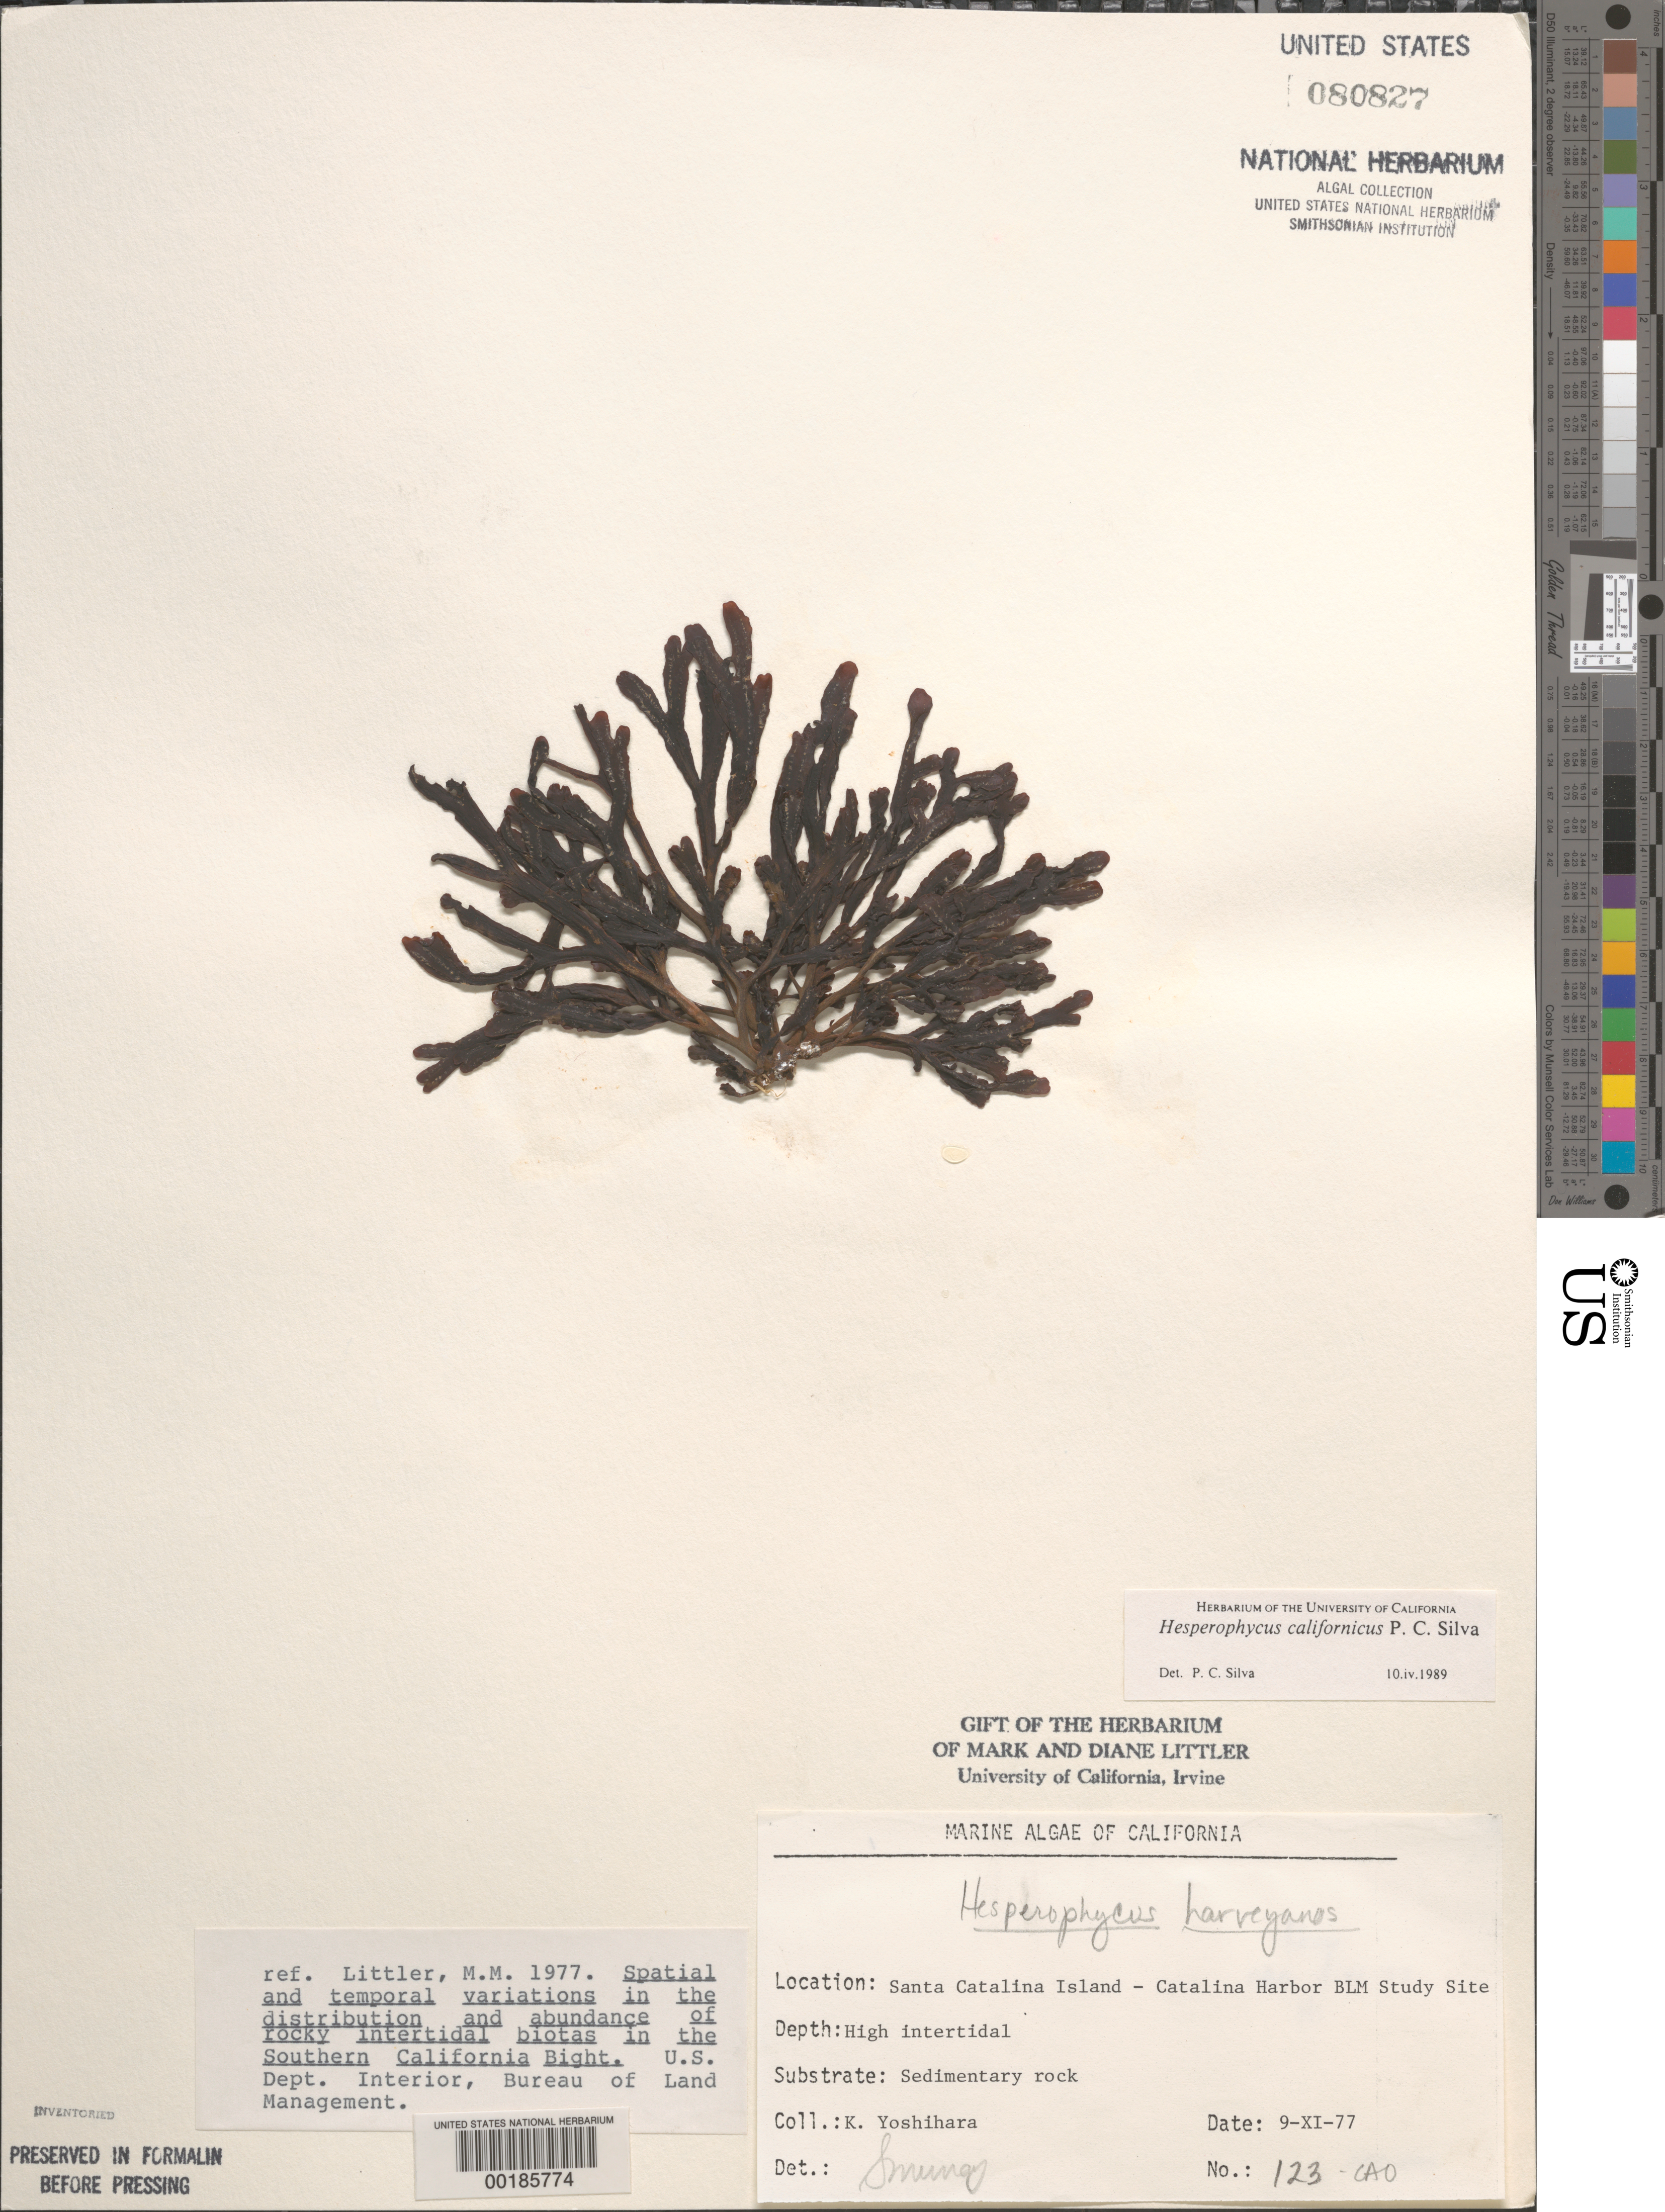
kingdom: Chromista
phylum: Ochrophyta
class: Phaeophyceae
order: Fucales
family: Fucaceae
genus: Hesperophycus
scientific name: Hesperophycus californicus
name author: P.C. Silva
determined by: Silva, P. C.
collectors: K. Yoshihara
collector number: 123-cao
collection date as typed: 09 Nov 1977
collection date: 1977-11-09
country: United States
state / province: California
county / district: Los Angeles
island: Santa Catalina Island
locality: West side of Catalina Harbor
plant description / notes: BLM-SOCALBIGHT Rocky Intertidal Survey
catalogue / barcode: US 80827